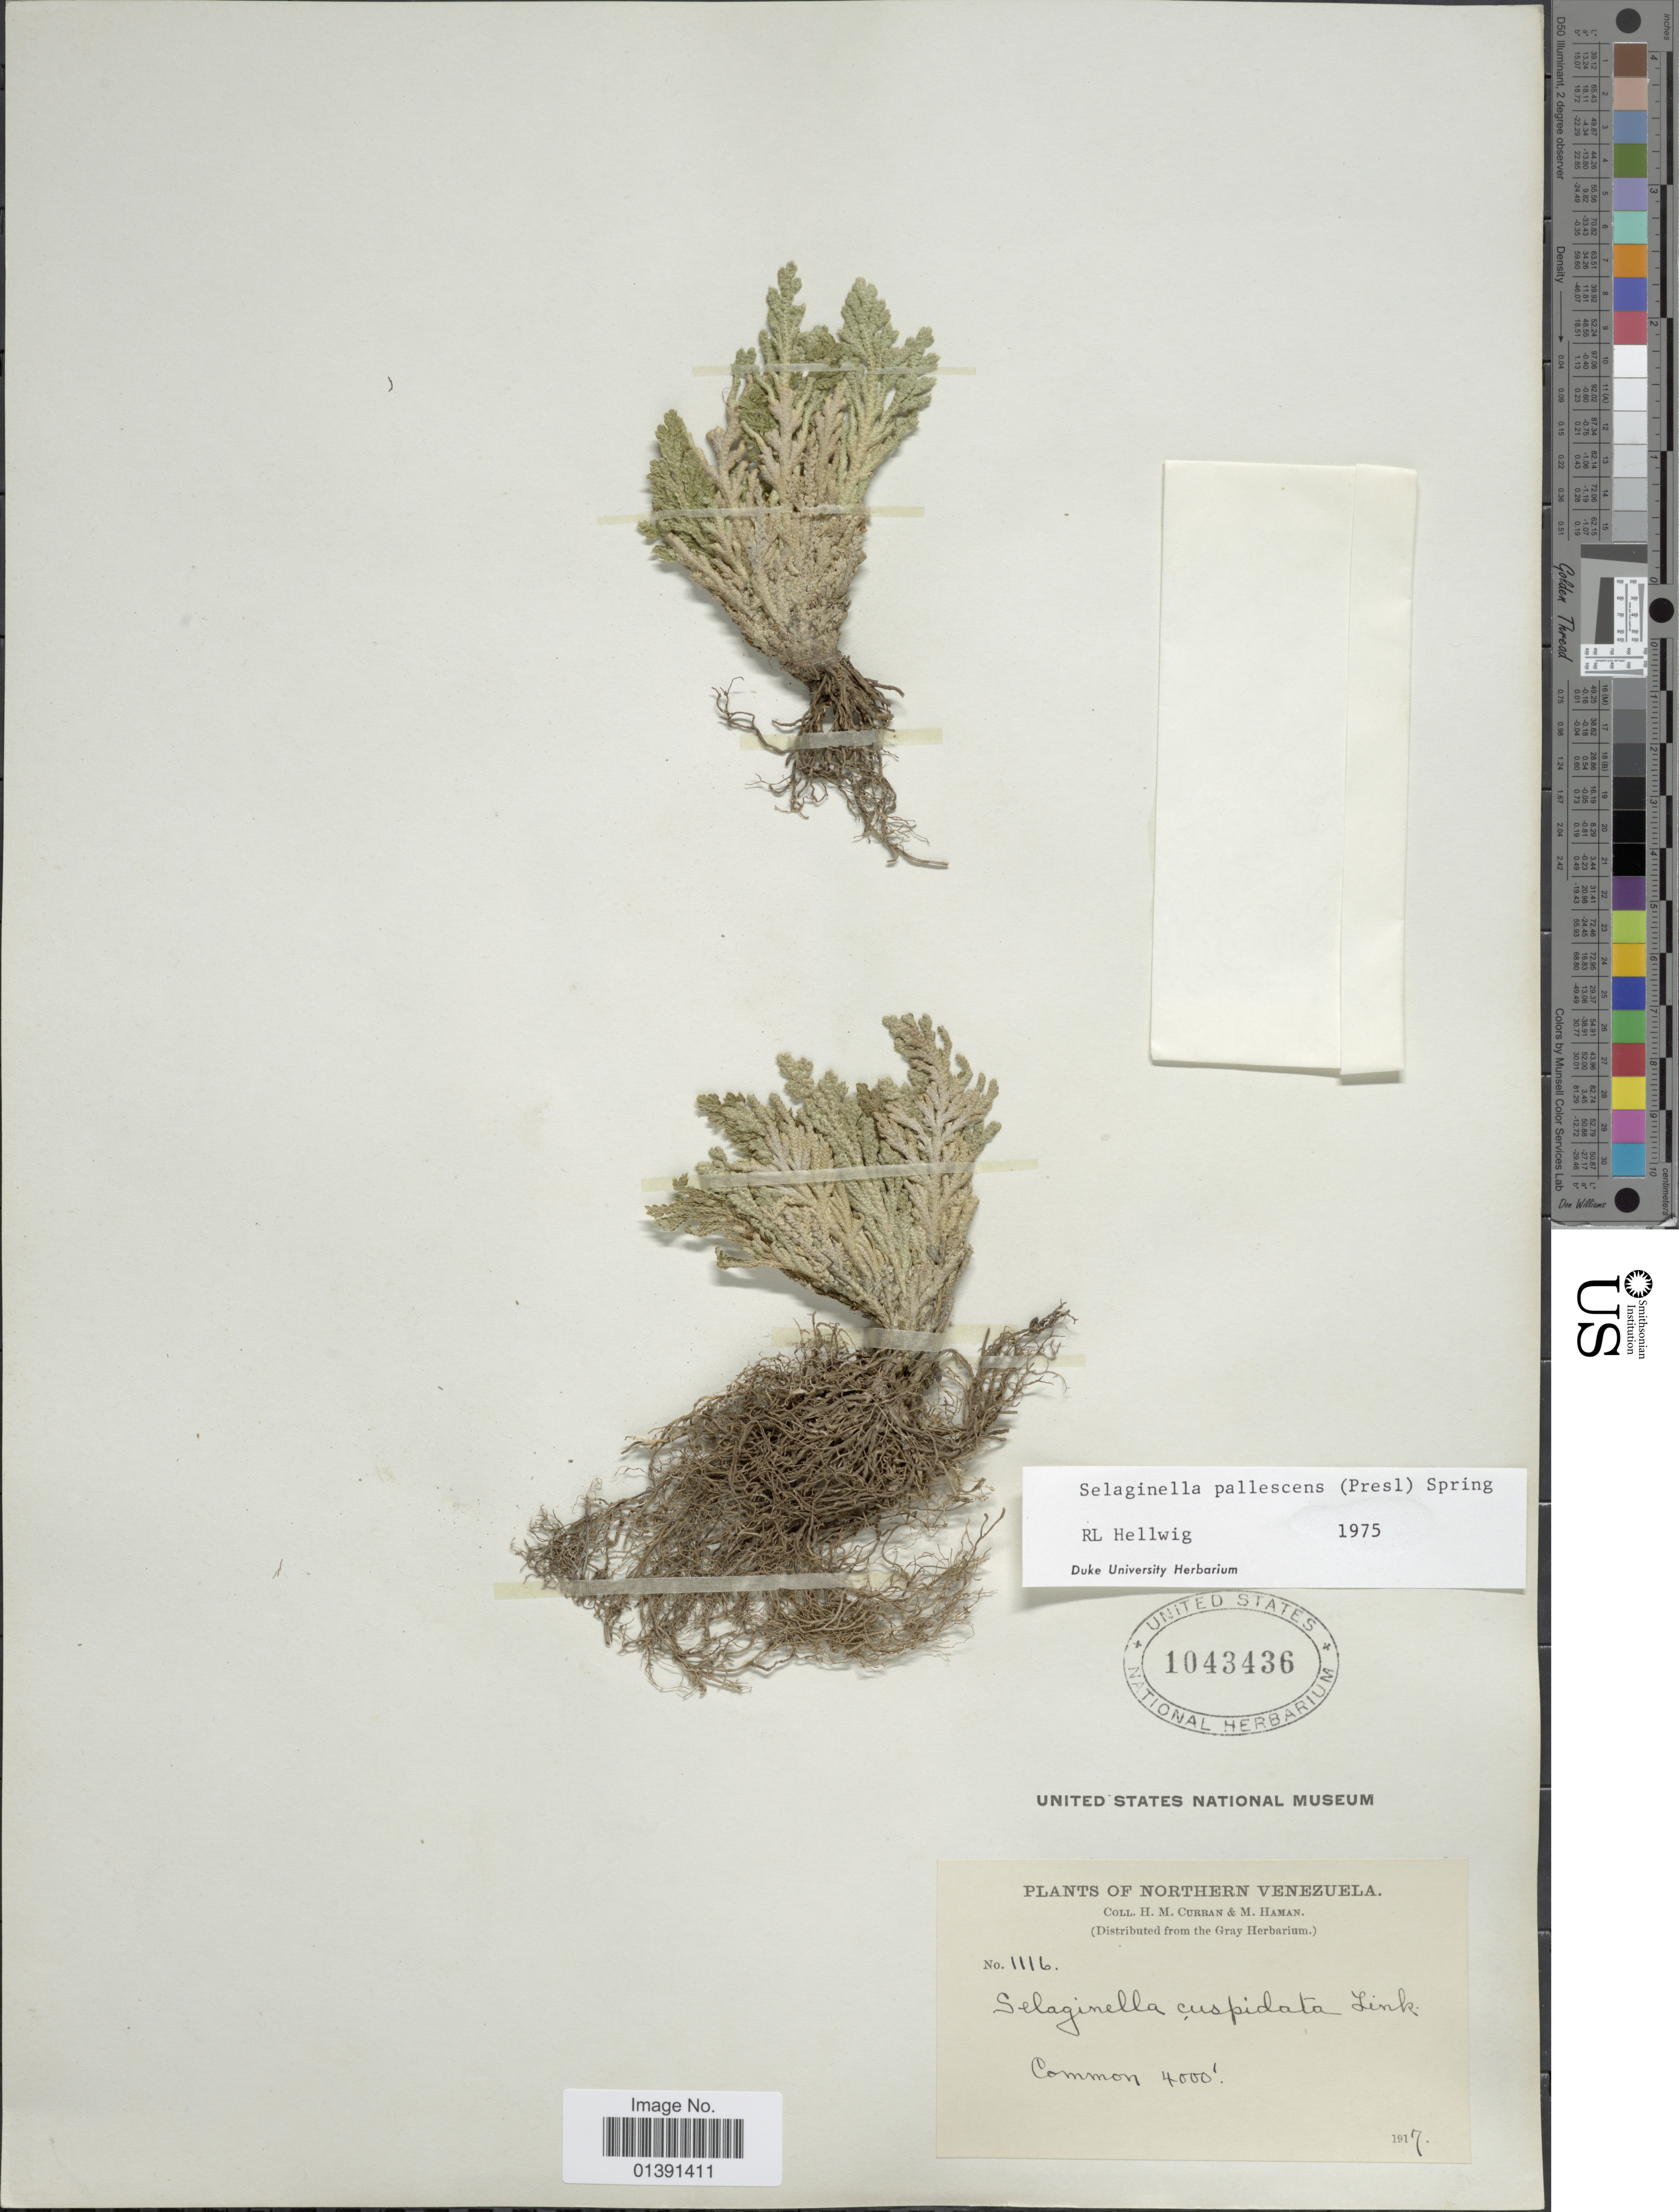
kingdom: Plantae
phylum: Tracheophyta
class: Lycopodiopsida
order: Selaginellales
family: Selaginellaceae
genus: Selaginella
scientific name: Selaginella pallescens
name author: (C. Presl) Spring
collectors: H. M. Curran & M. Haman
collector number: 1116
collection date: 1917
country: Venezuela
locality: Northern Venezuela, Common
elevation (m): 1219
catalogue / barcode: US 1043436